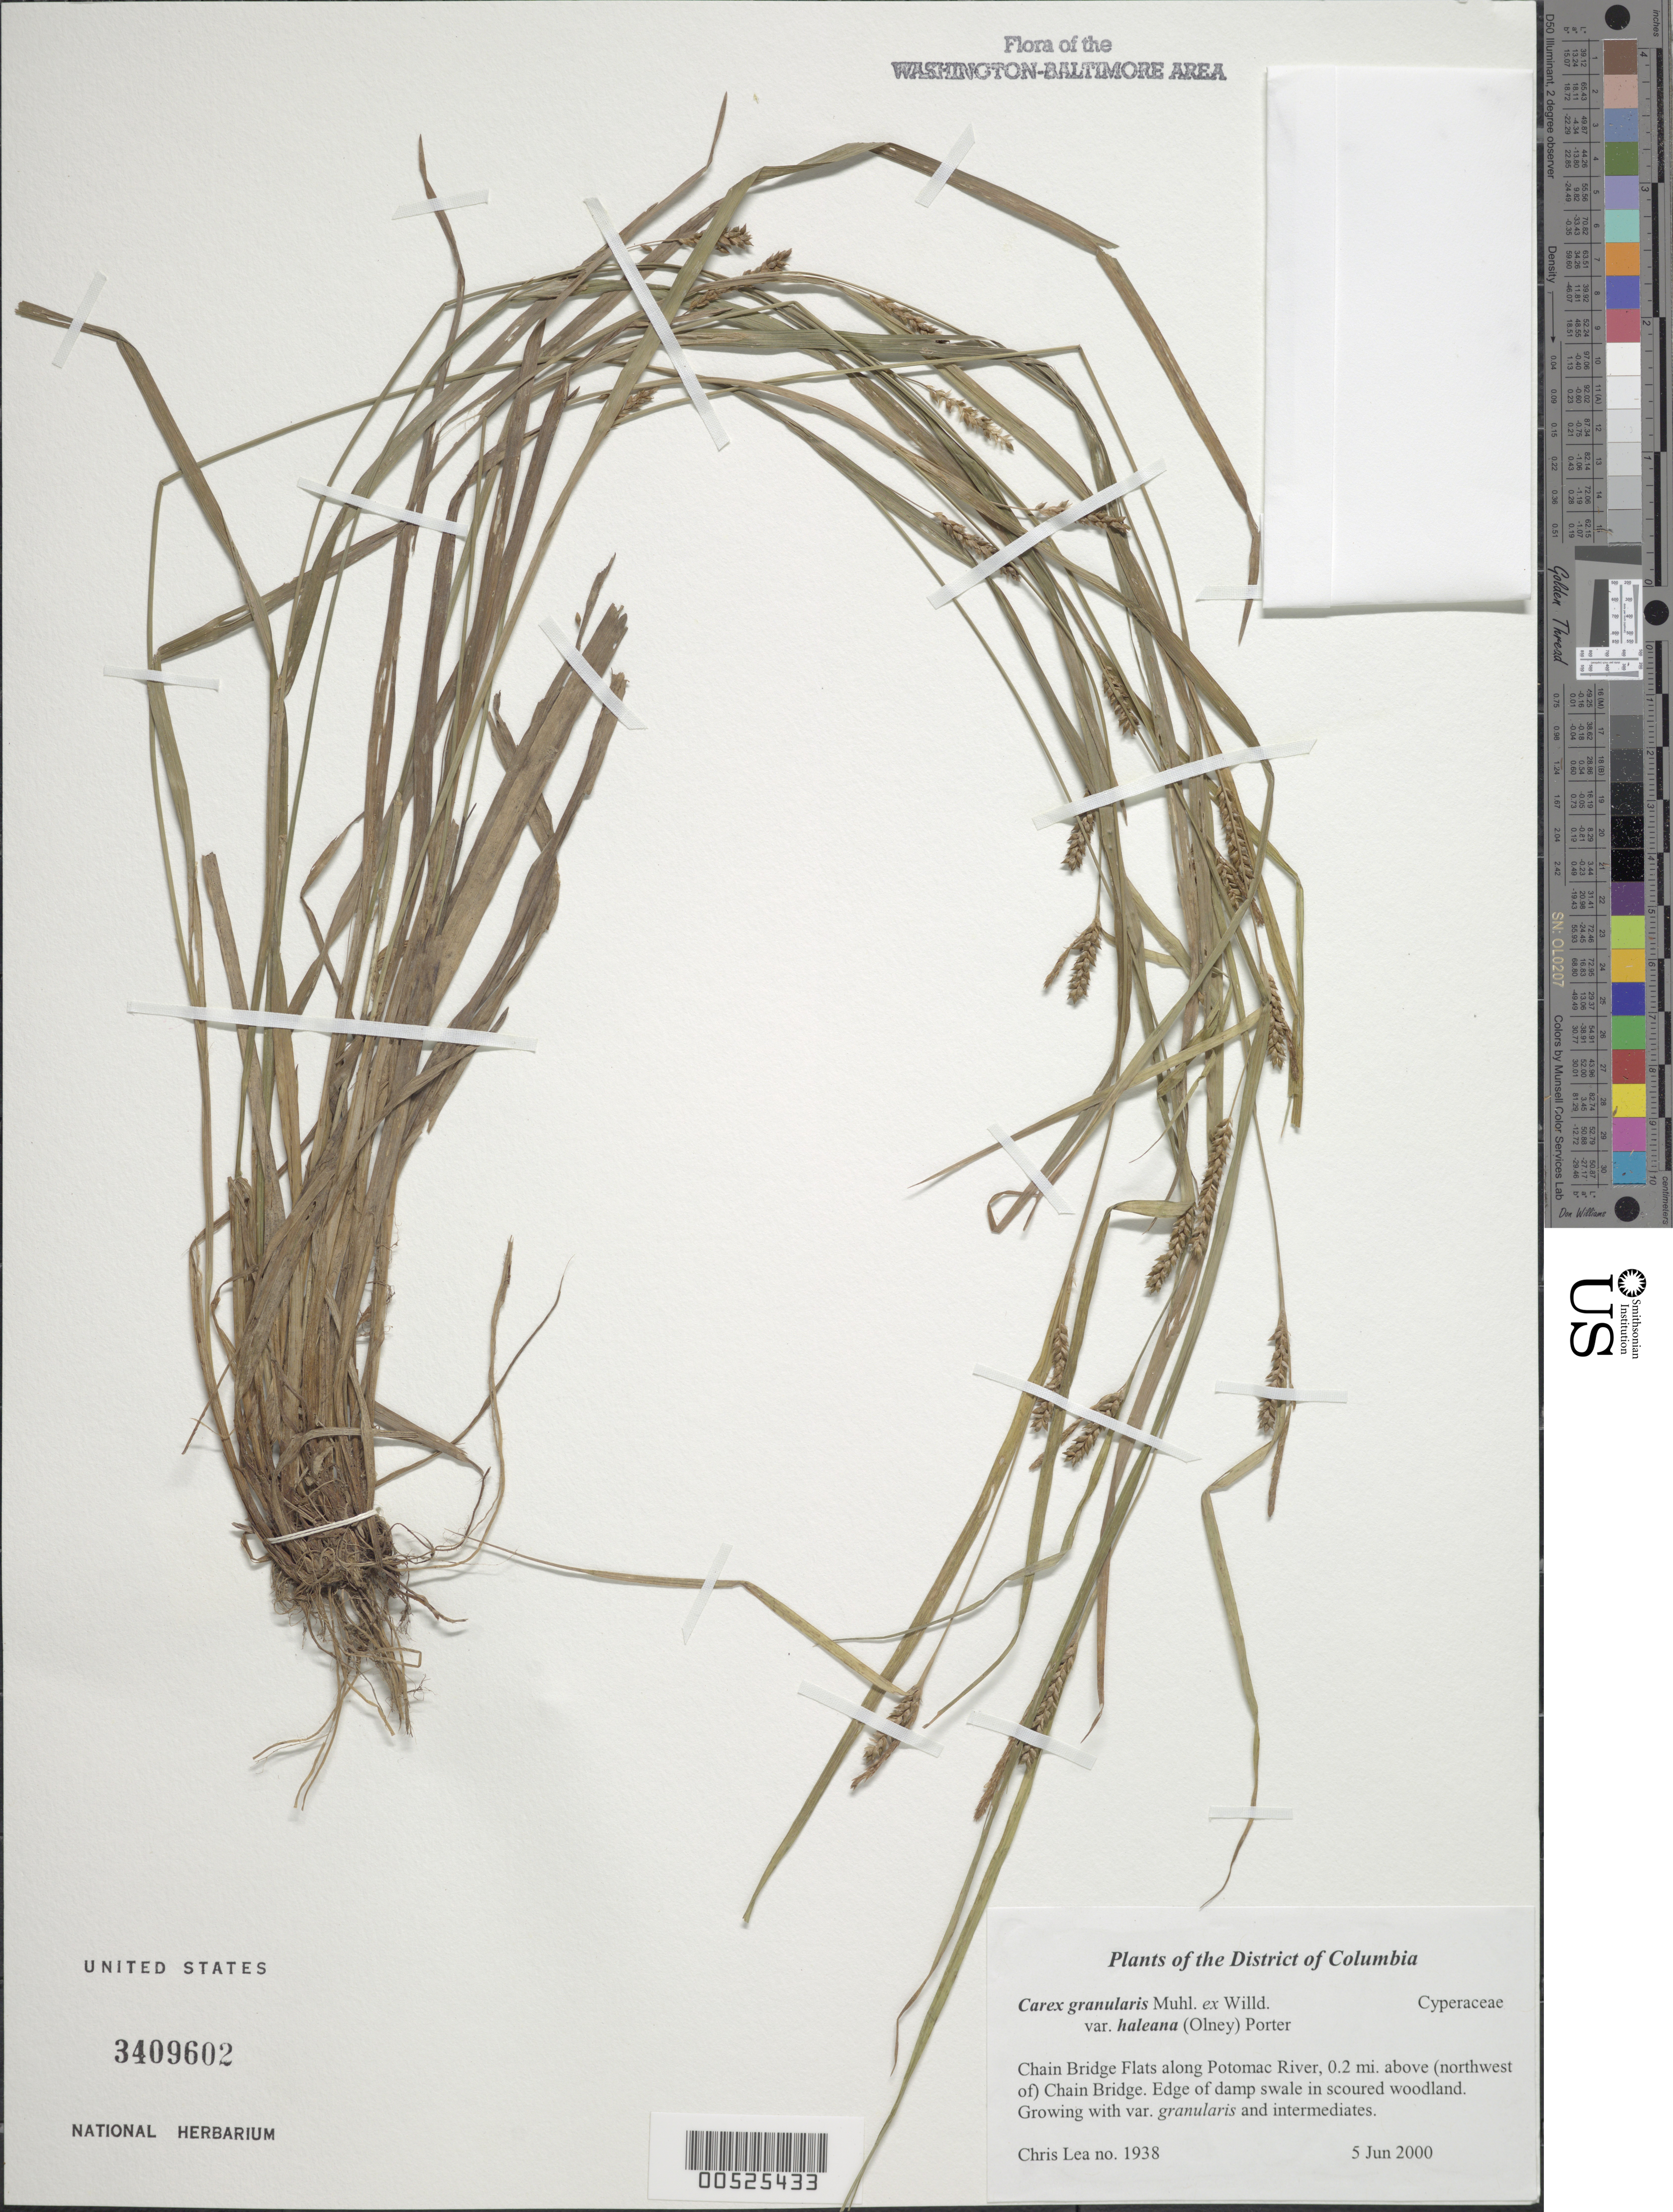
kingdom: Plantae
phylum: Tracheophyta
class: Liliopsida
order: Poales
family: Cyperaceae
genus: Carex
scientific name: Carex granularis var. haleana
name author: Muhl. ex Willd.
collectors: C. Lea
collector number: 1938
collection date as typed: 05 Jun 2000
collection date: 2000-06-05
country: United States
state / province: District of Columbia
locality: Chain Bridge Flats along Potomac River, 0.2 mi. below (northwest of) Chain Bridge.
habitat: Edge of damp swale in scoured woodland.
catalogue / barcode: US 3409602